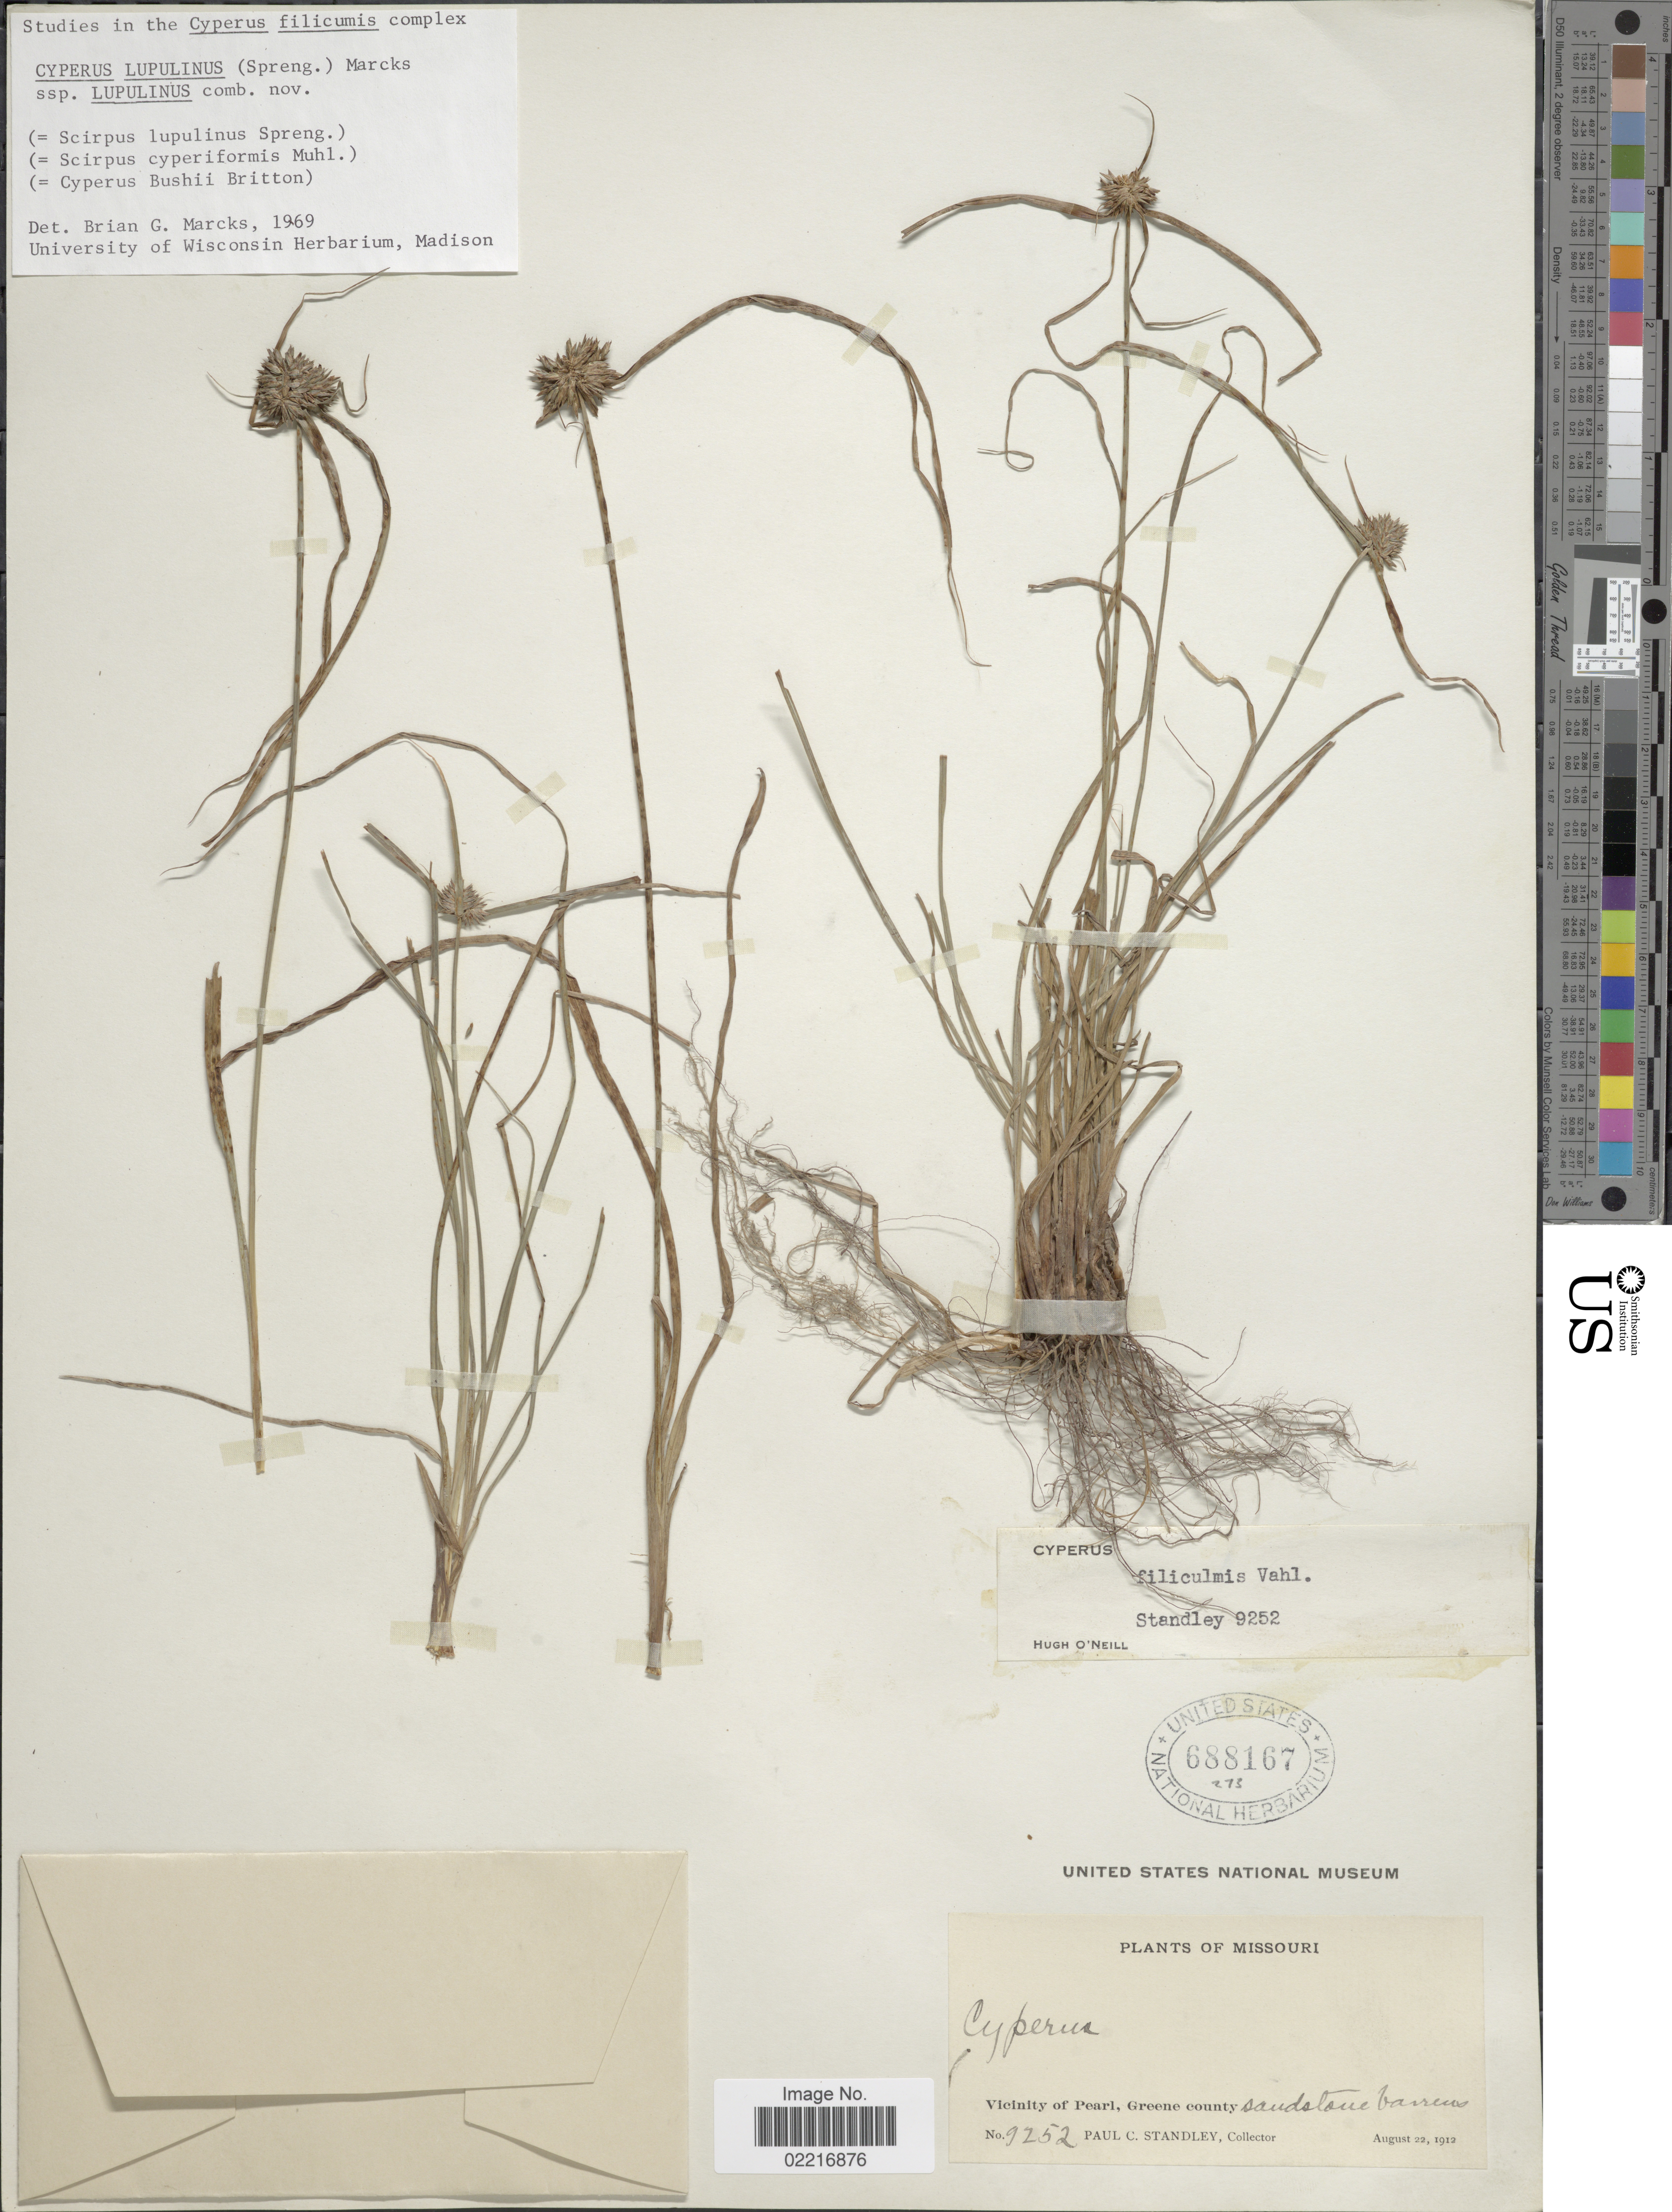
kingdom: Plantae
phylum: Tracheophyta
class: Liliopsida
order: Poales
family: Cyperaceae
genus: Cyperus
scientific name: Cyperus lupulinus subsp. lupulinus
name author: (Spreng.) Marcks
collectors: P. C. Standley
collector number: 9252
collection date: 1912-08-22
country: United States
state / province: Missouri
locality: Vicinity of Pearl, Greene County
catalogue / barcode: US 688167